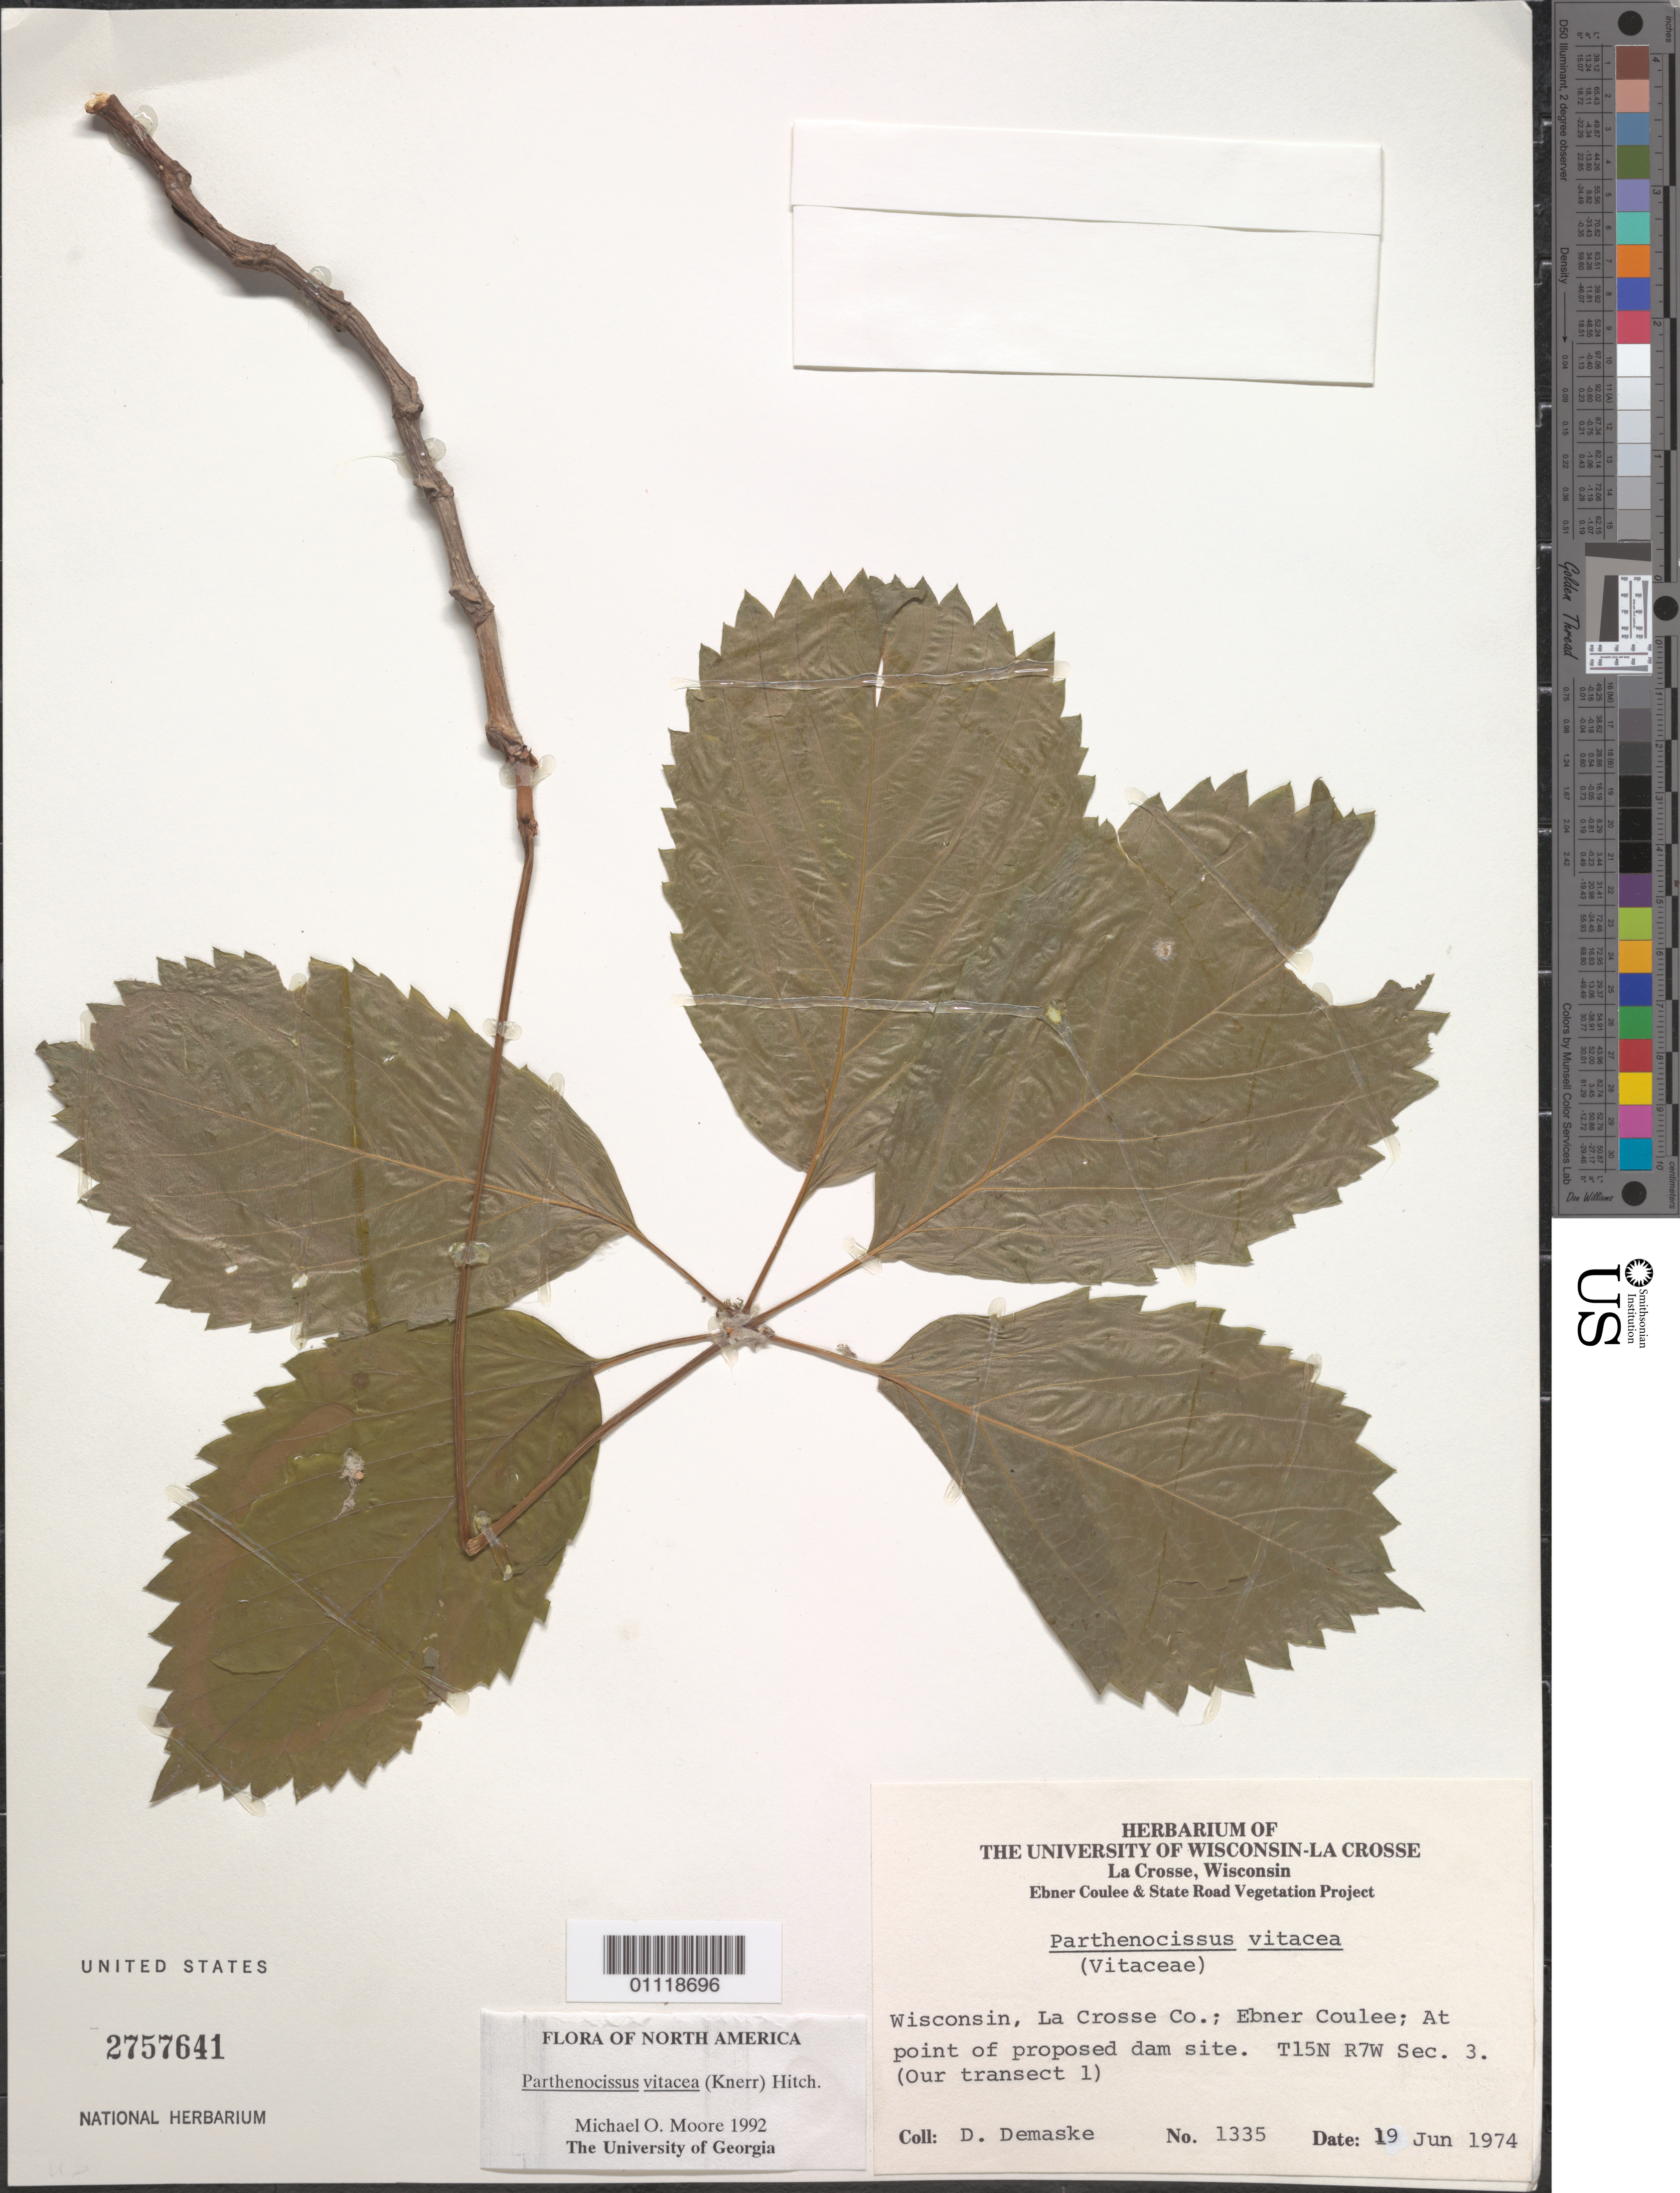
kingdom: Plantae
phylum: Tracheophyta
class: Magnoliopsida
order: Vitales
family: Vitaceae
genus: Parthenocissus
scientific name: Parthenocissus vitacea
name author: (Knerr) Hitchc.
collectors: D. Demaske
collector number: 1335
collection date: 1974-06-19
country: United States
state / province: Wisconsin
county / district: La Crosse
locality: Ebner Coulee. At point of proposed dam site.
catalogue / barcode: US 2757641